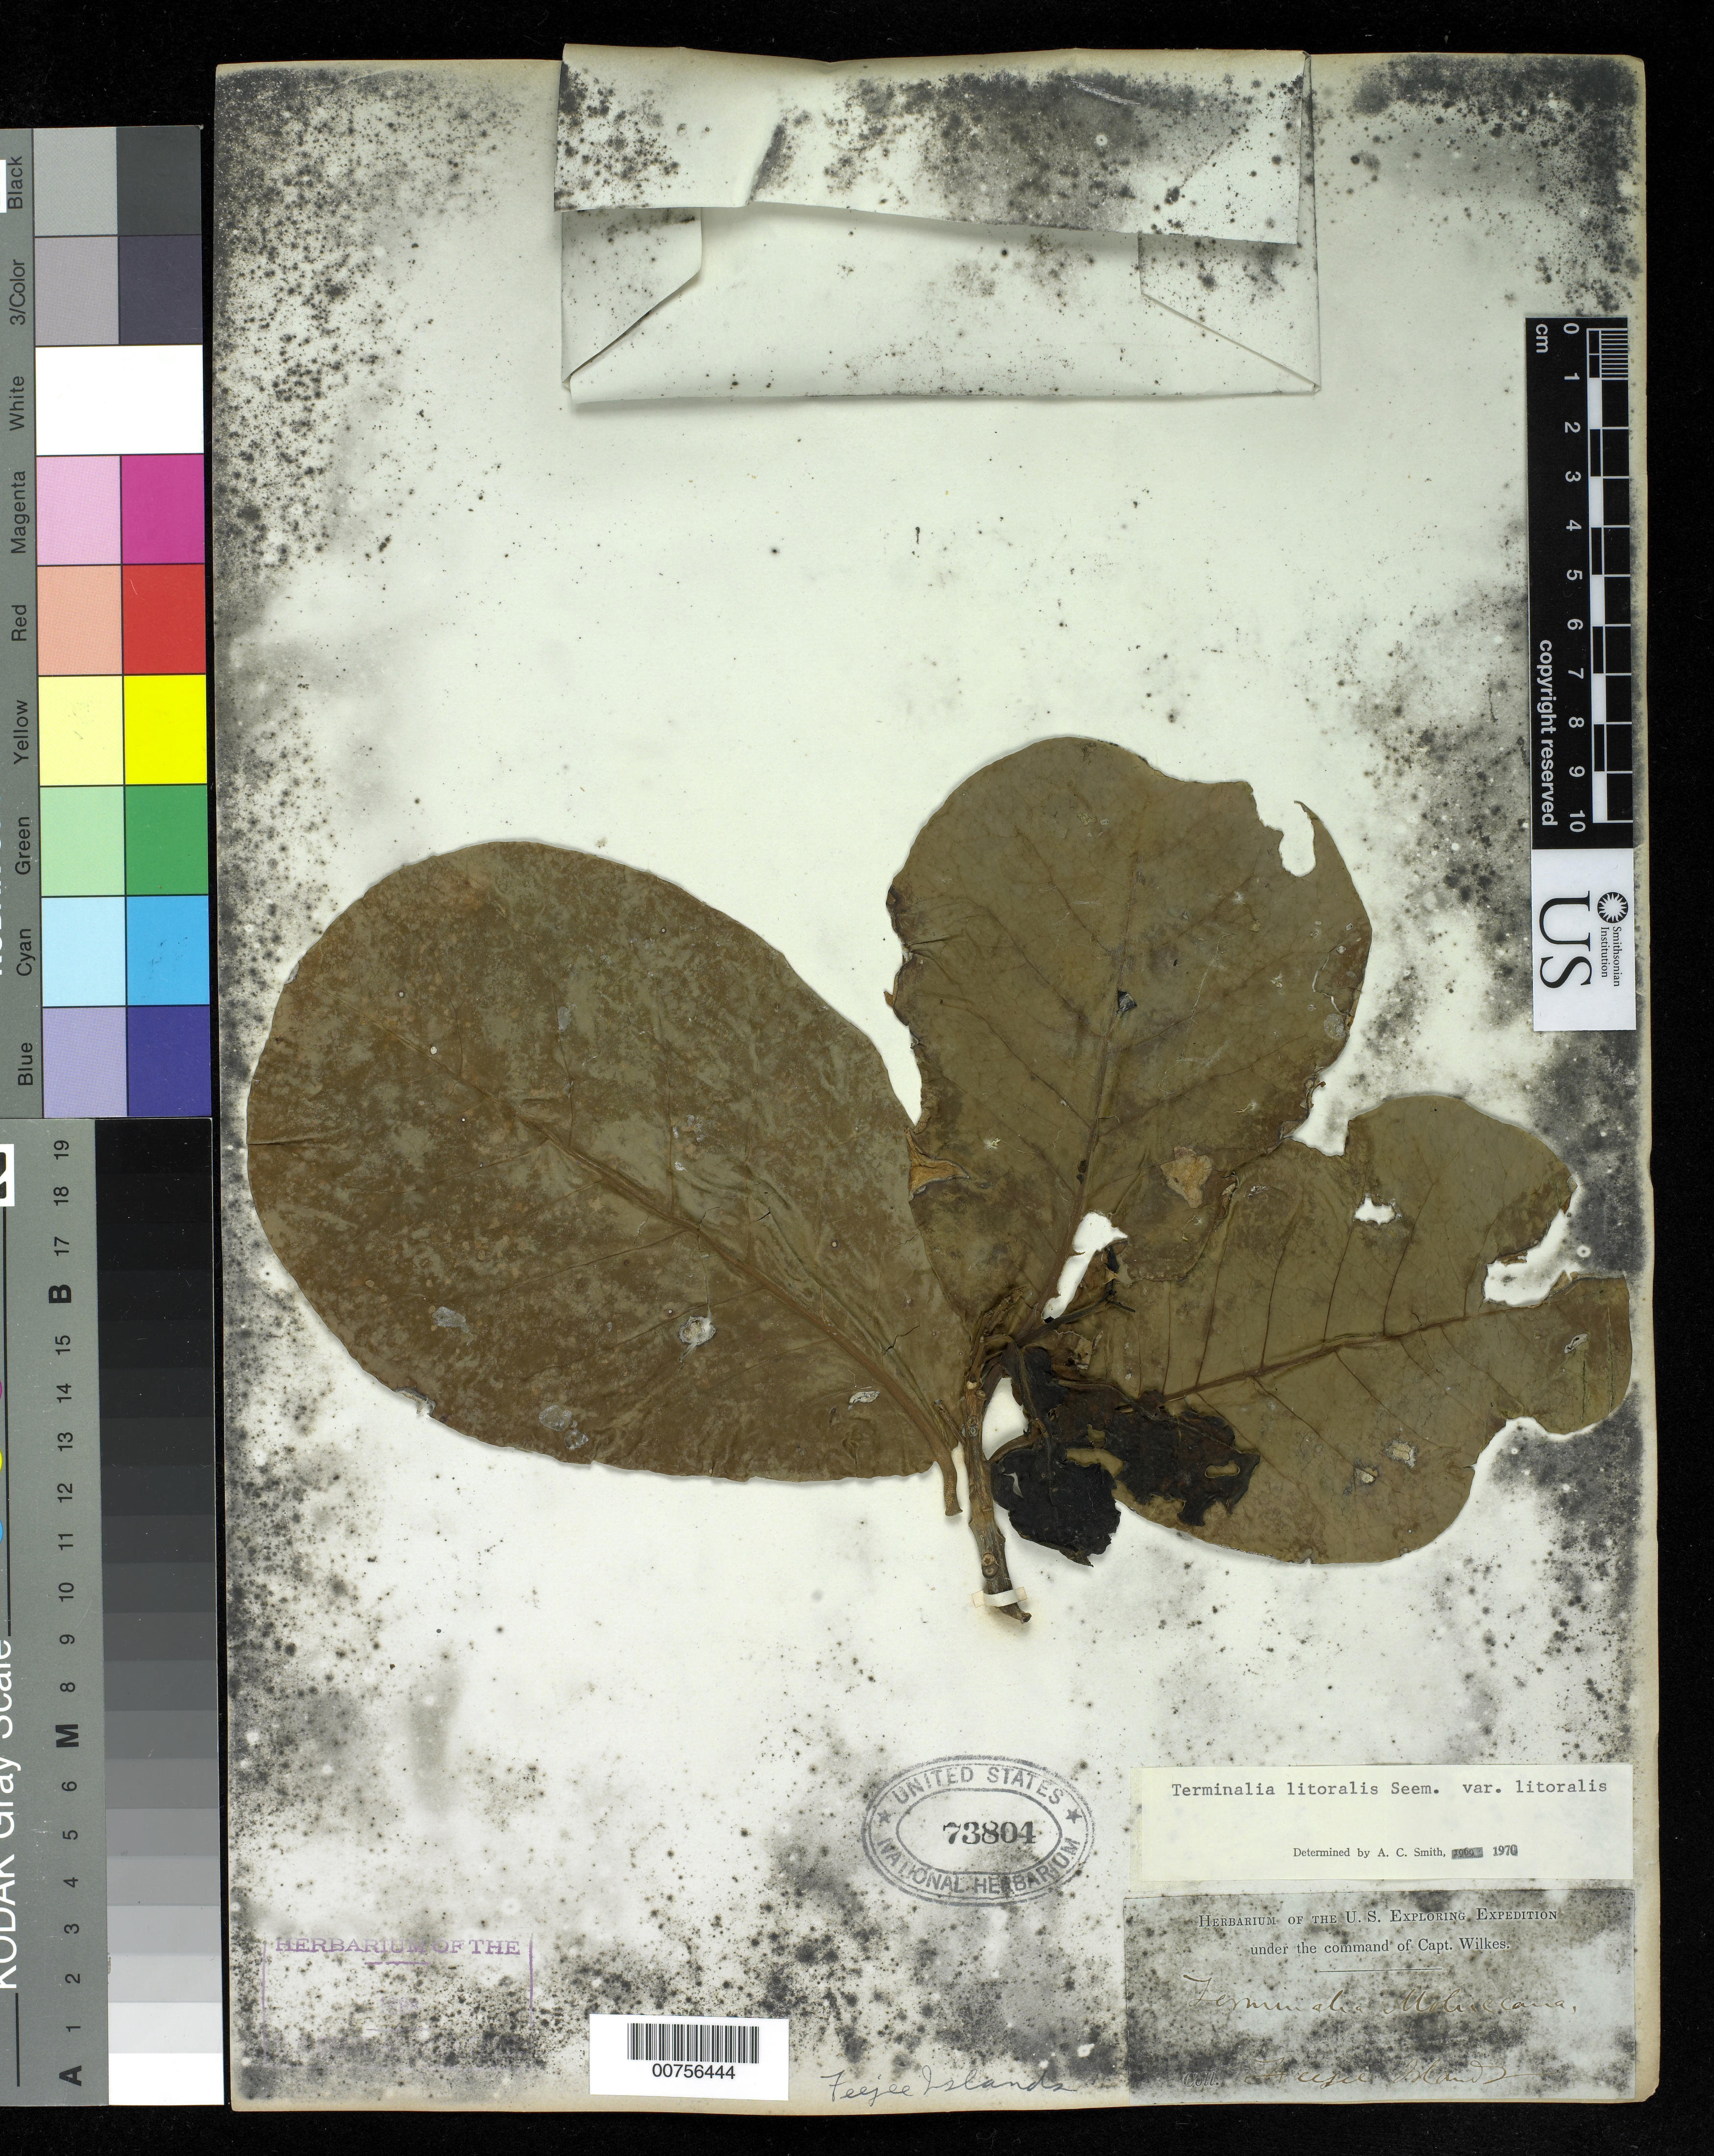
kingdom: Plantae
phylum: Tracheophyta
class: Magnoliopsida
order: Myrtales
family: Combretaceae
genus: Terminalia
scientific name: Terminalia litoralis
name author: Seem.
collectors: Wilkes Explor. Exped.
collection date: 1838/1842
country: Fiji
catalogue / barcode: US 73804